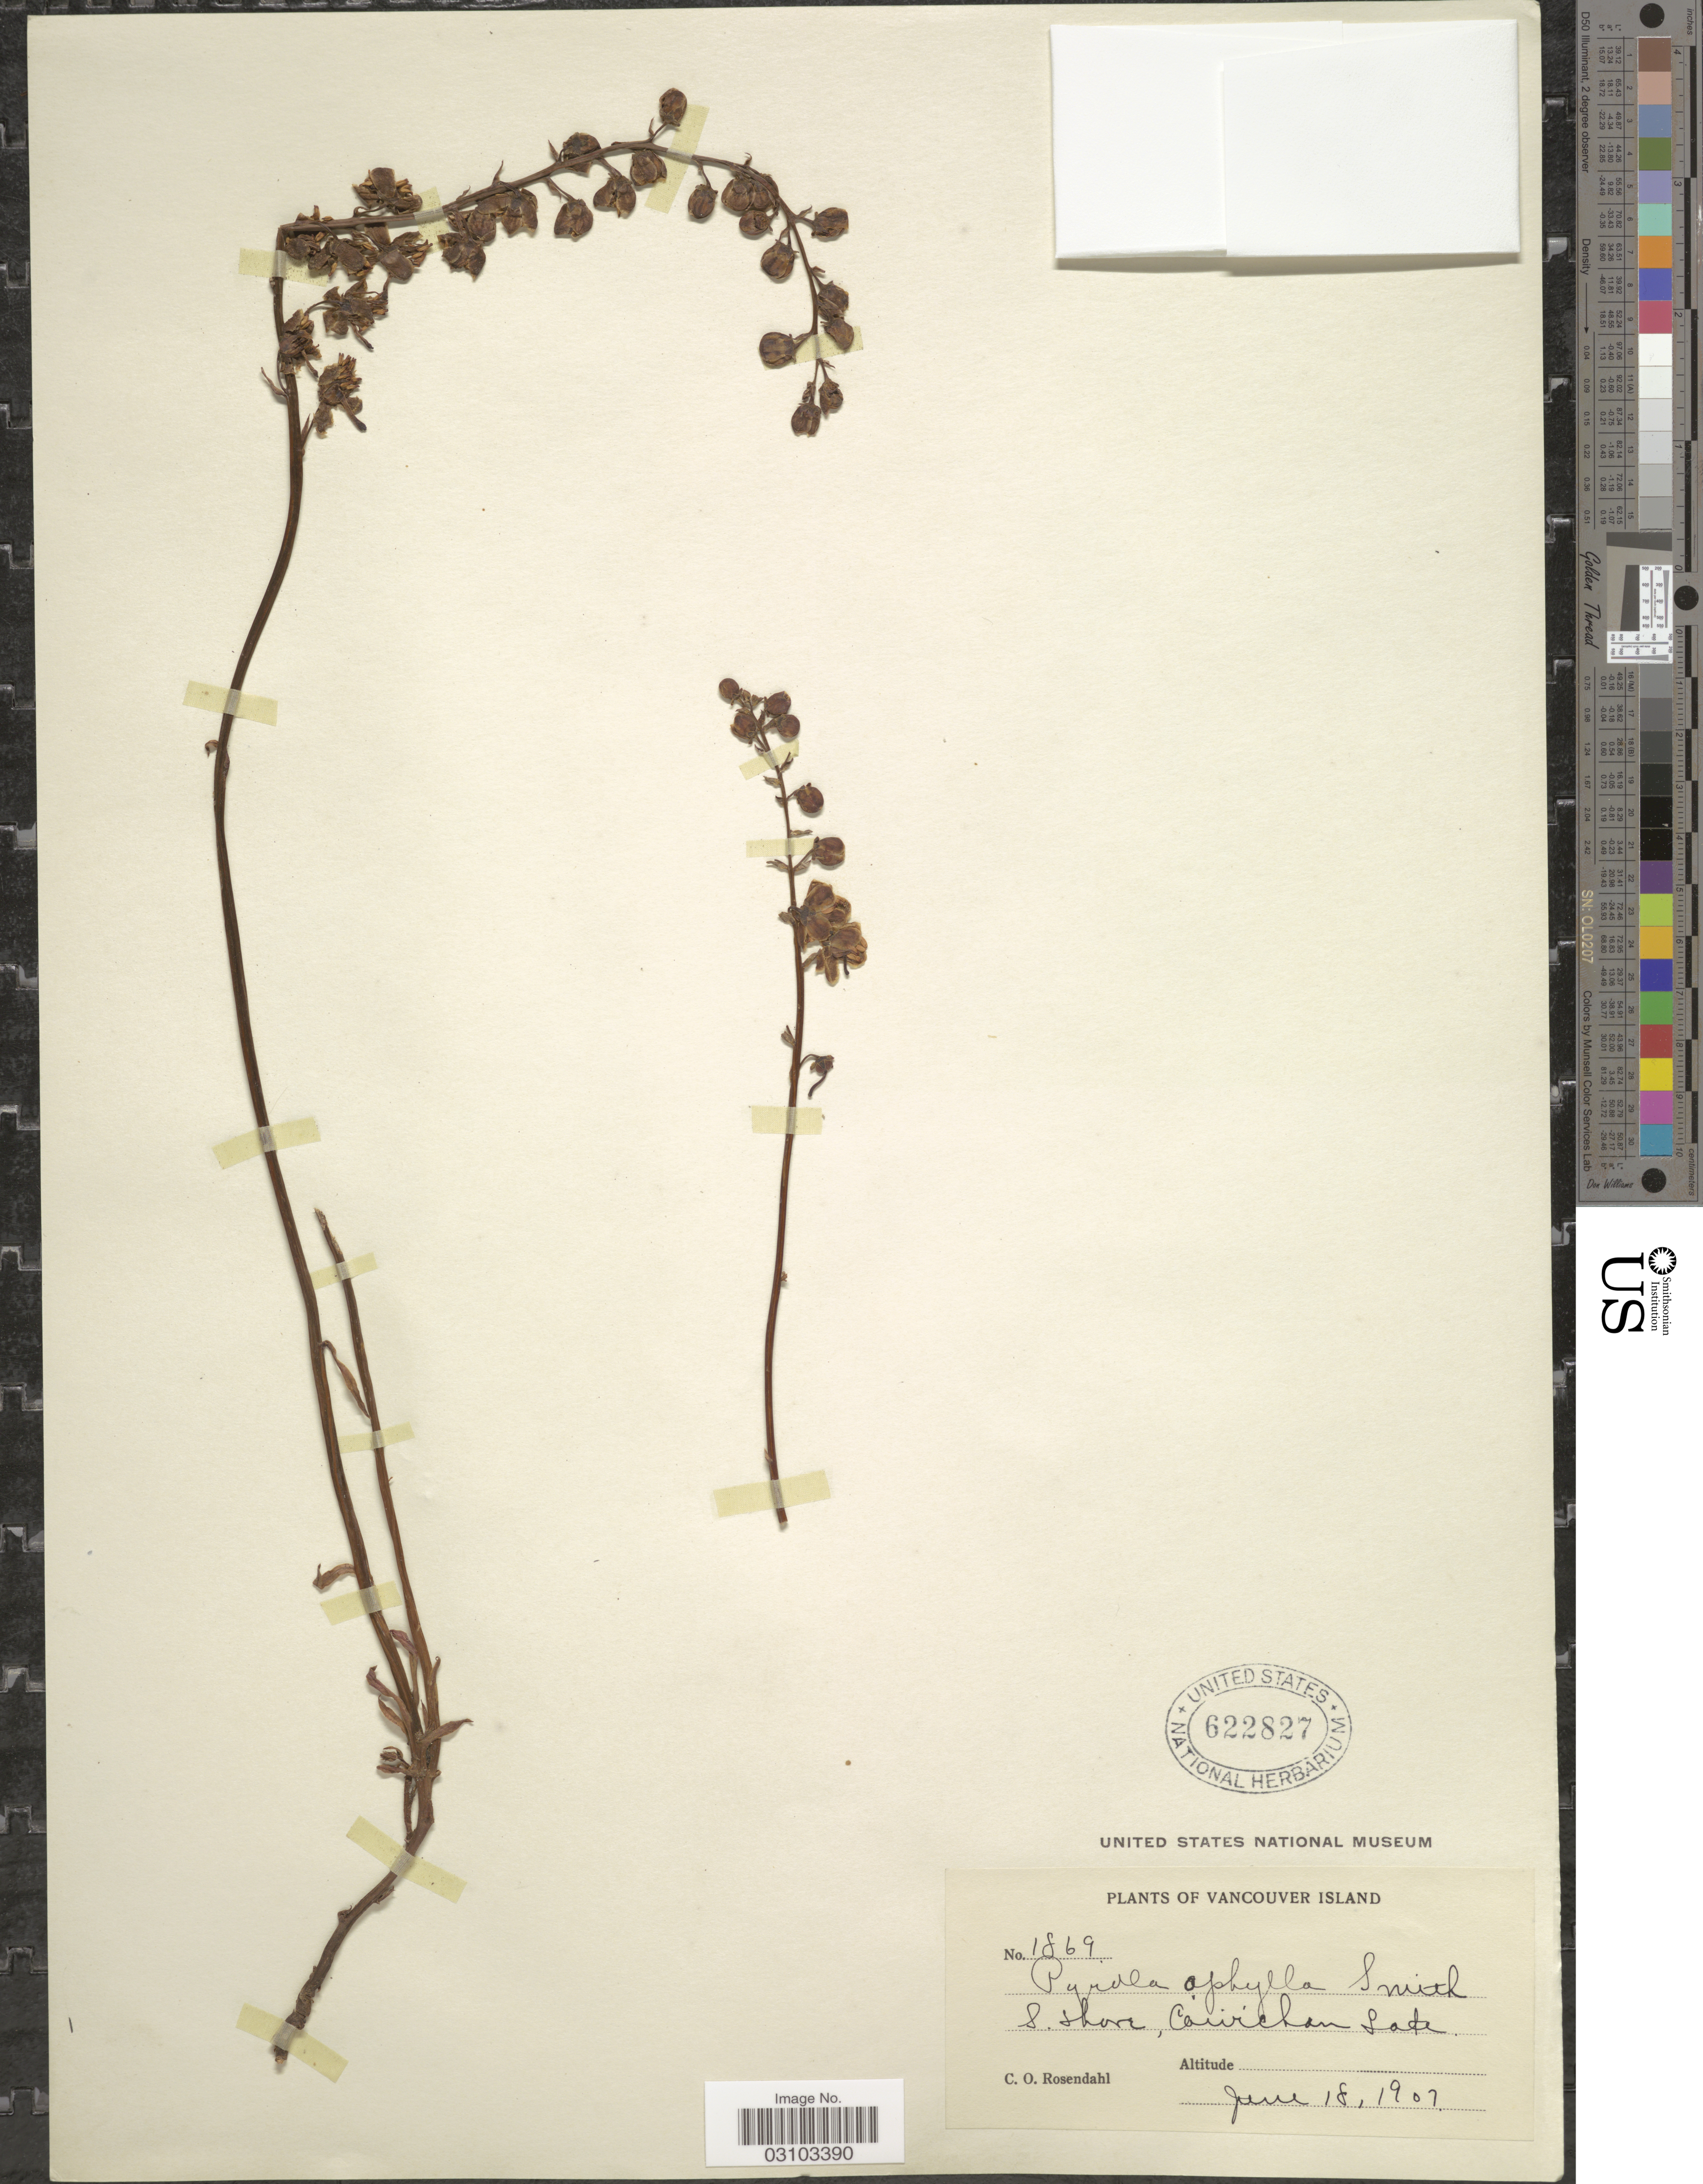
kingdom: Plantae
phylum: Tracheophyta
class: Magnoliopsida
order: Ericales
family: Ericaceae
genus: Pyrola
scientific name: Pyrola aphylla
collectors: C. O. Rosendahl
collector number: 1869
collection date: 1907-06-18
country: Canada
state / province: British Columbia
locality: Vancouver Island, S. shore, Cowichan Lake.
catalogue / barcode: US 622827